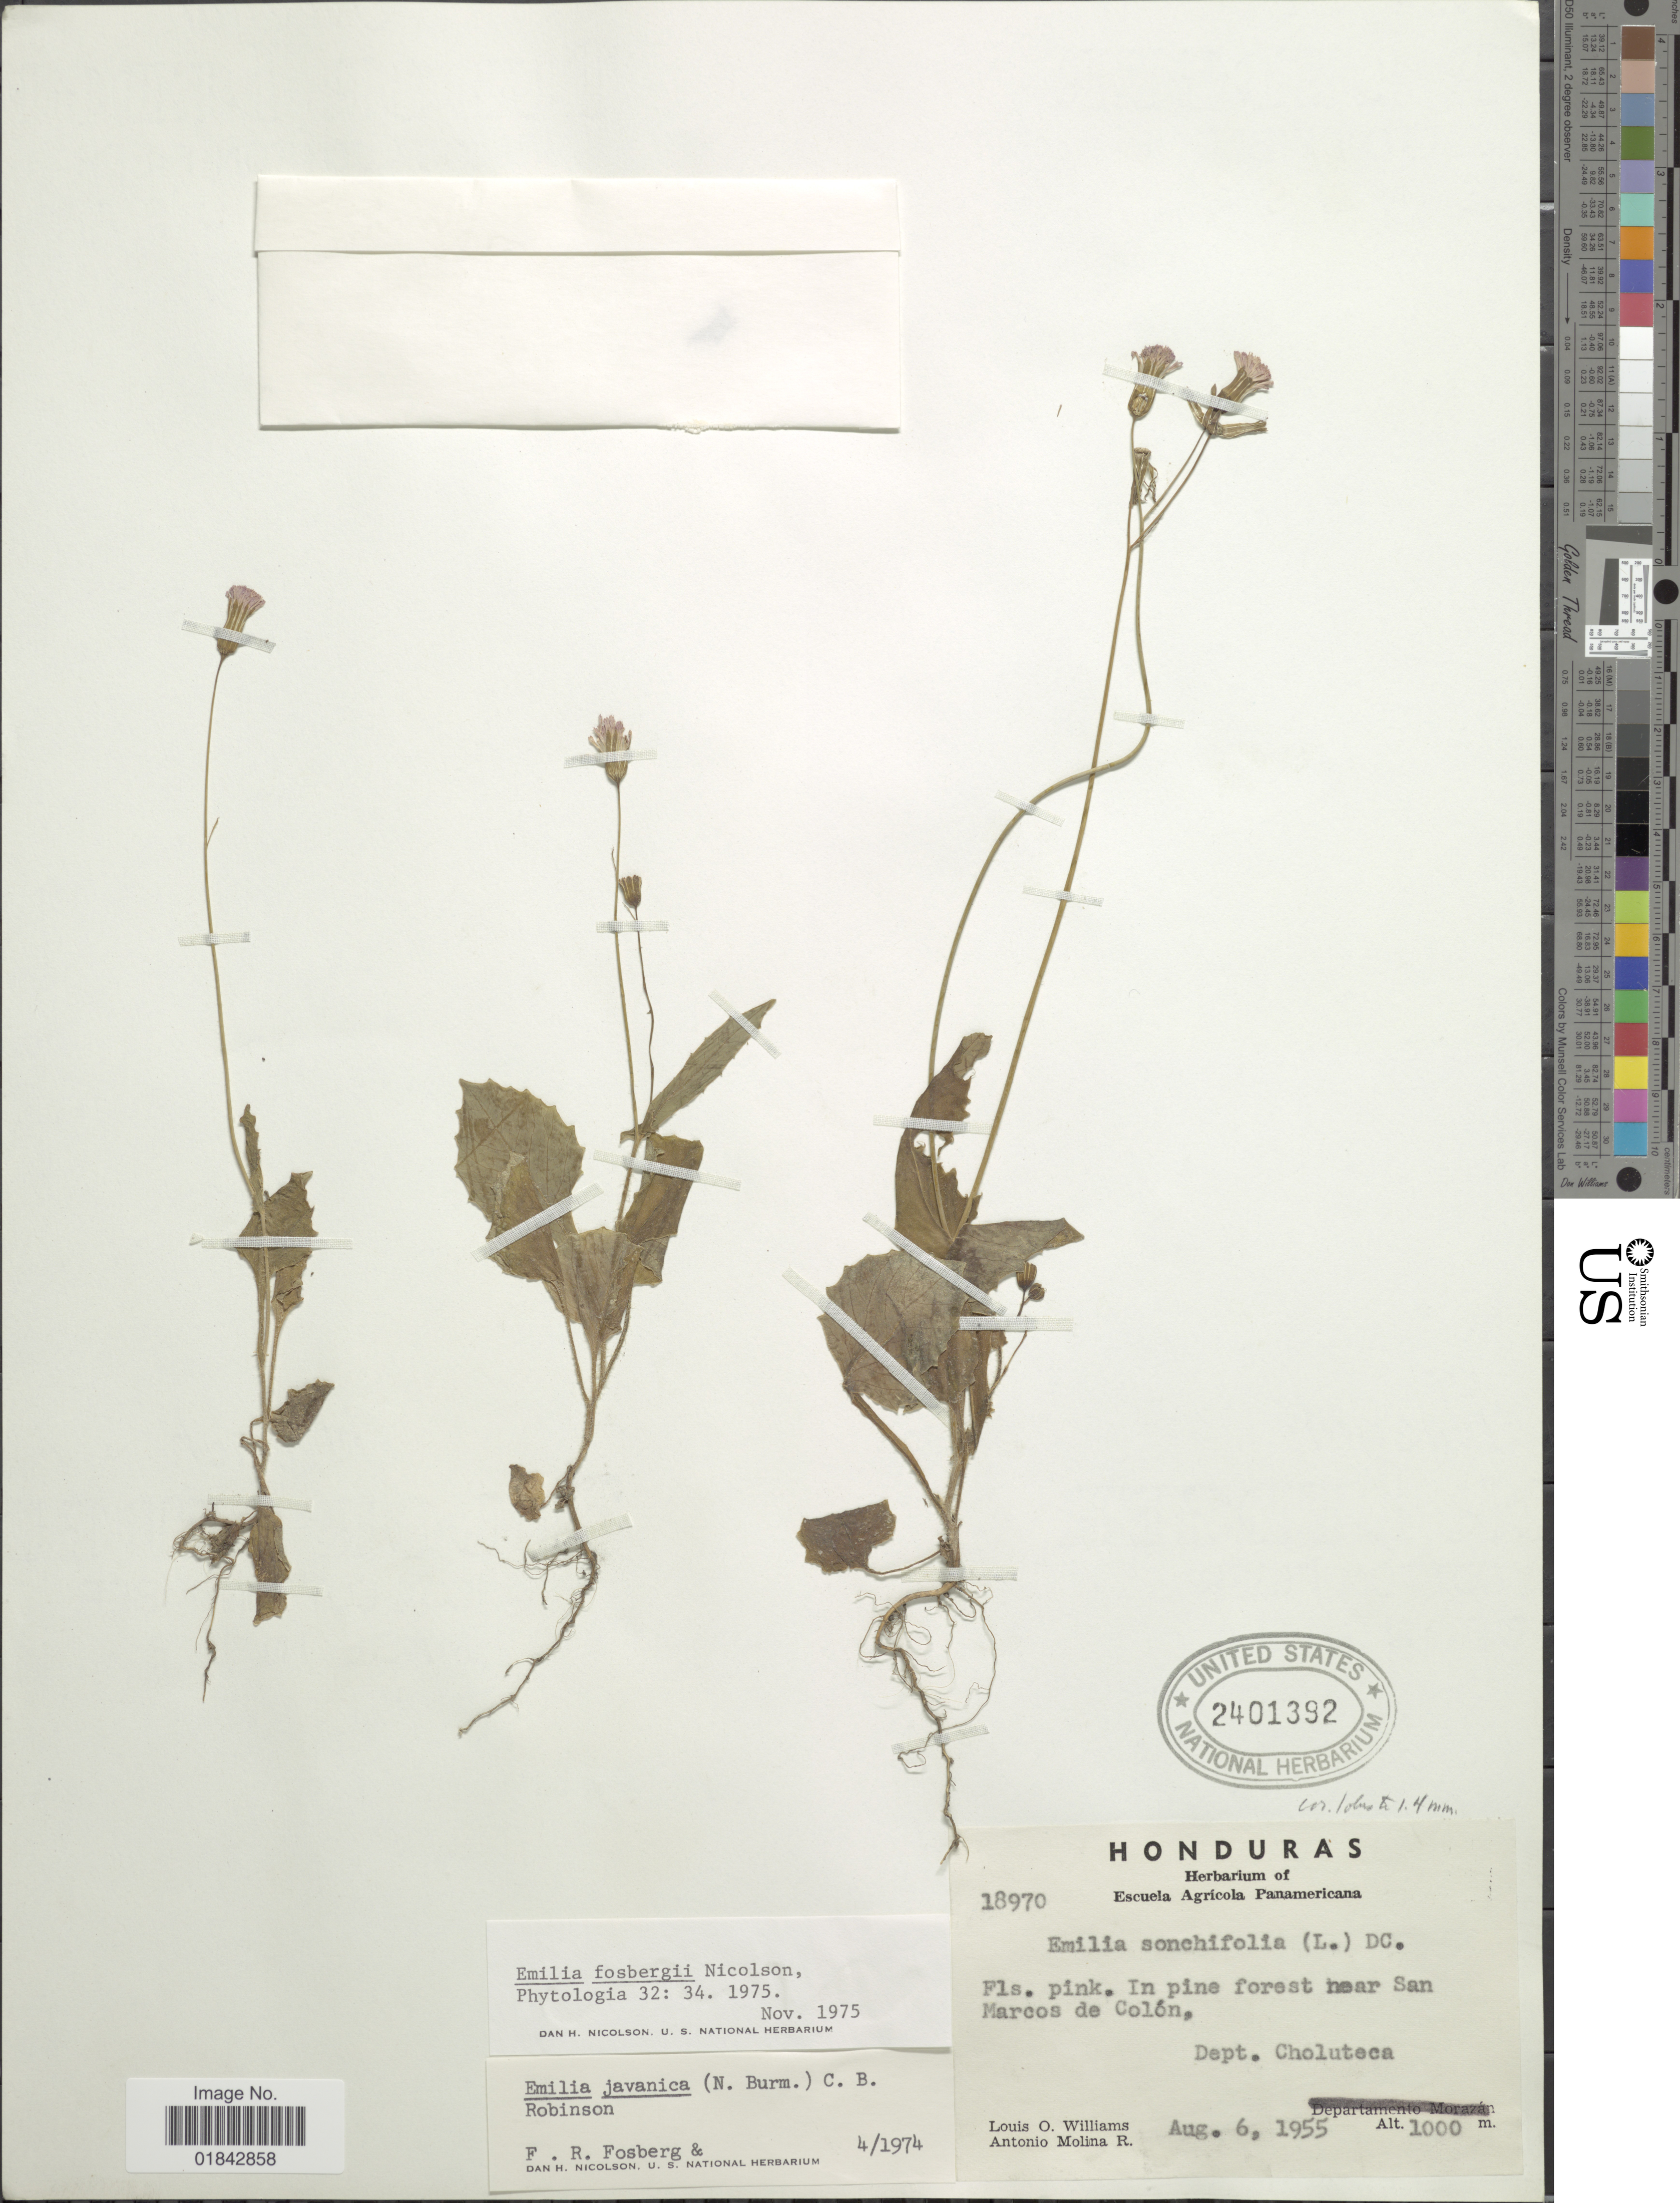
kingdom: Plantae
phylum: Tracheophyta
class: Magnoliopsida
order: Asterales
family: Asteraceae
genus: Emilia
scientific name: Emilia fosbergii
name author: Nicolson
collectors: L. O. Williams & A. Molina R.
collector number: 18970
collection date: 1955-08-06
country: Honduras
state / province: Choluteca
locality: In pine forest near San Marcos de Colón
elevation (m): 1000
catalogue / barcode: US 2401392